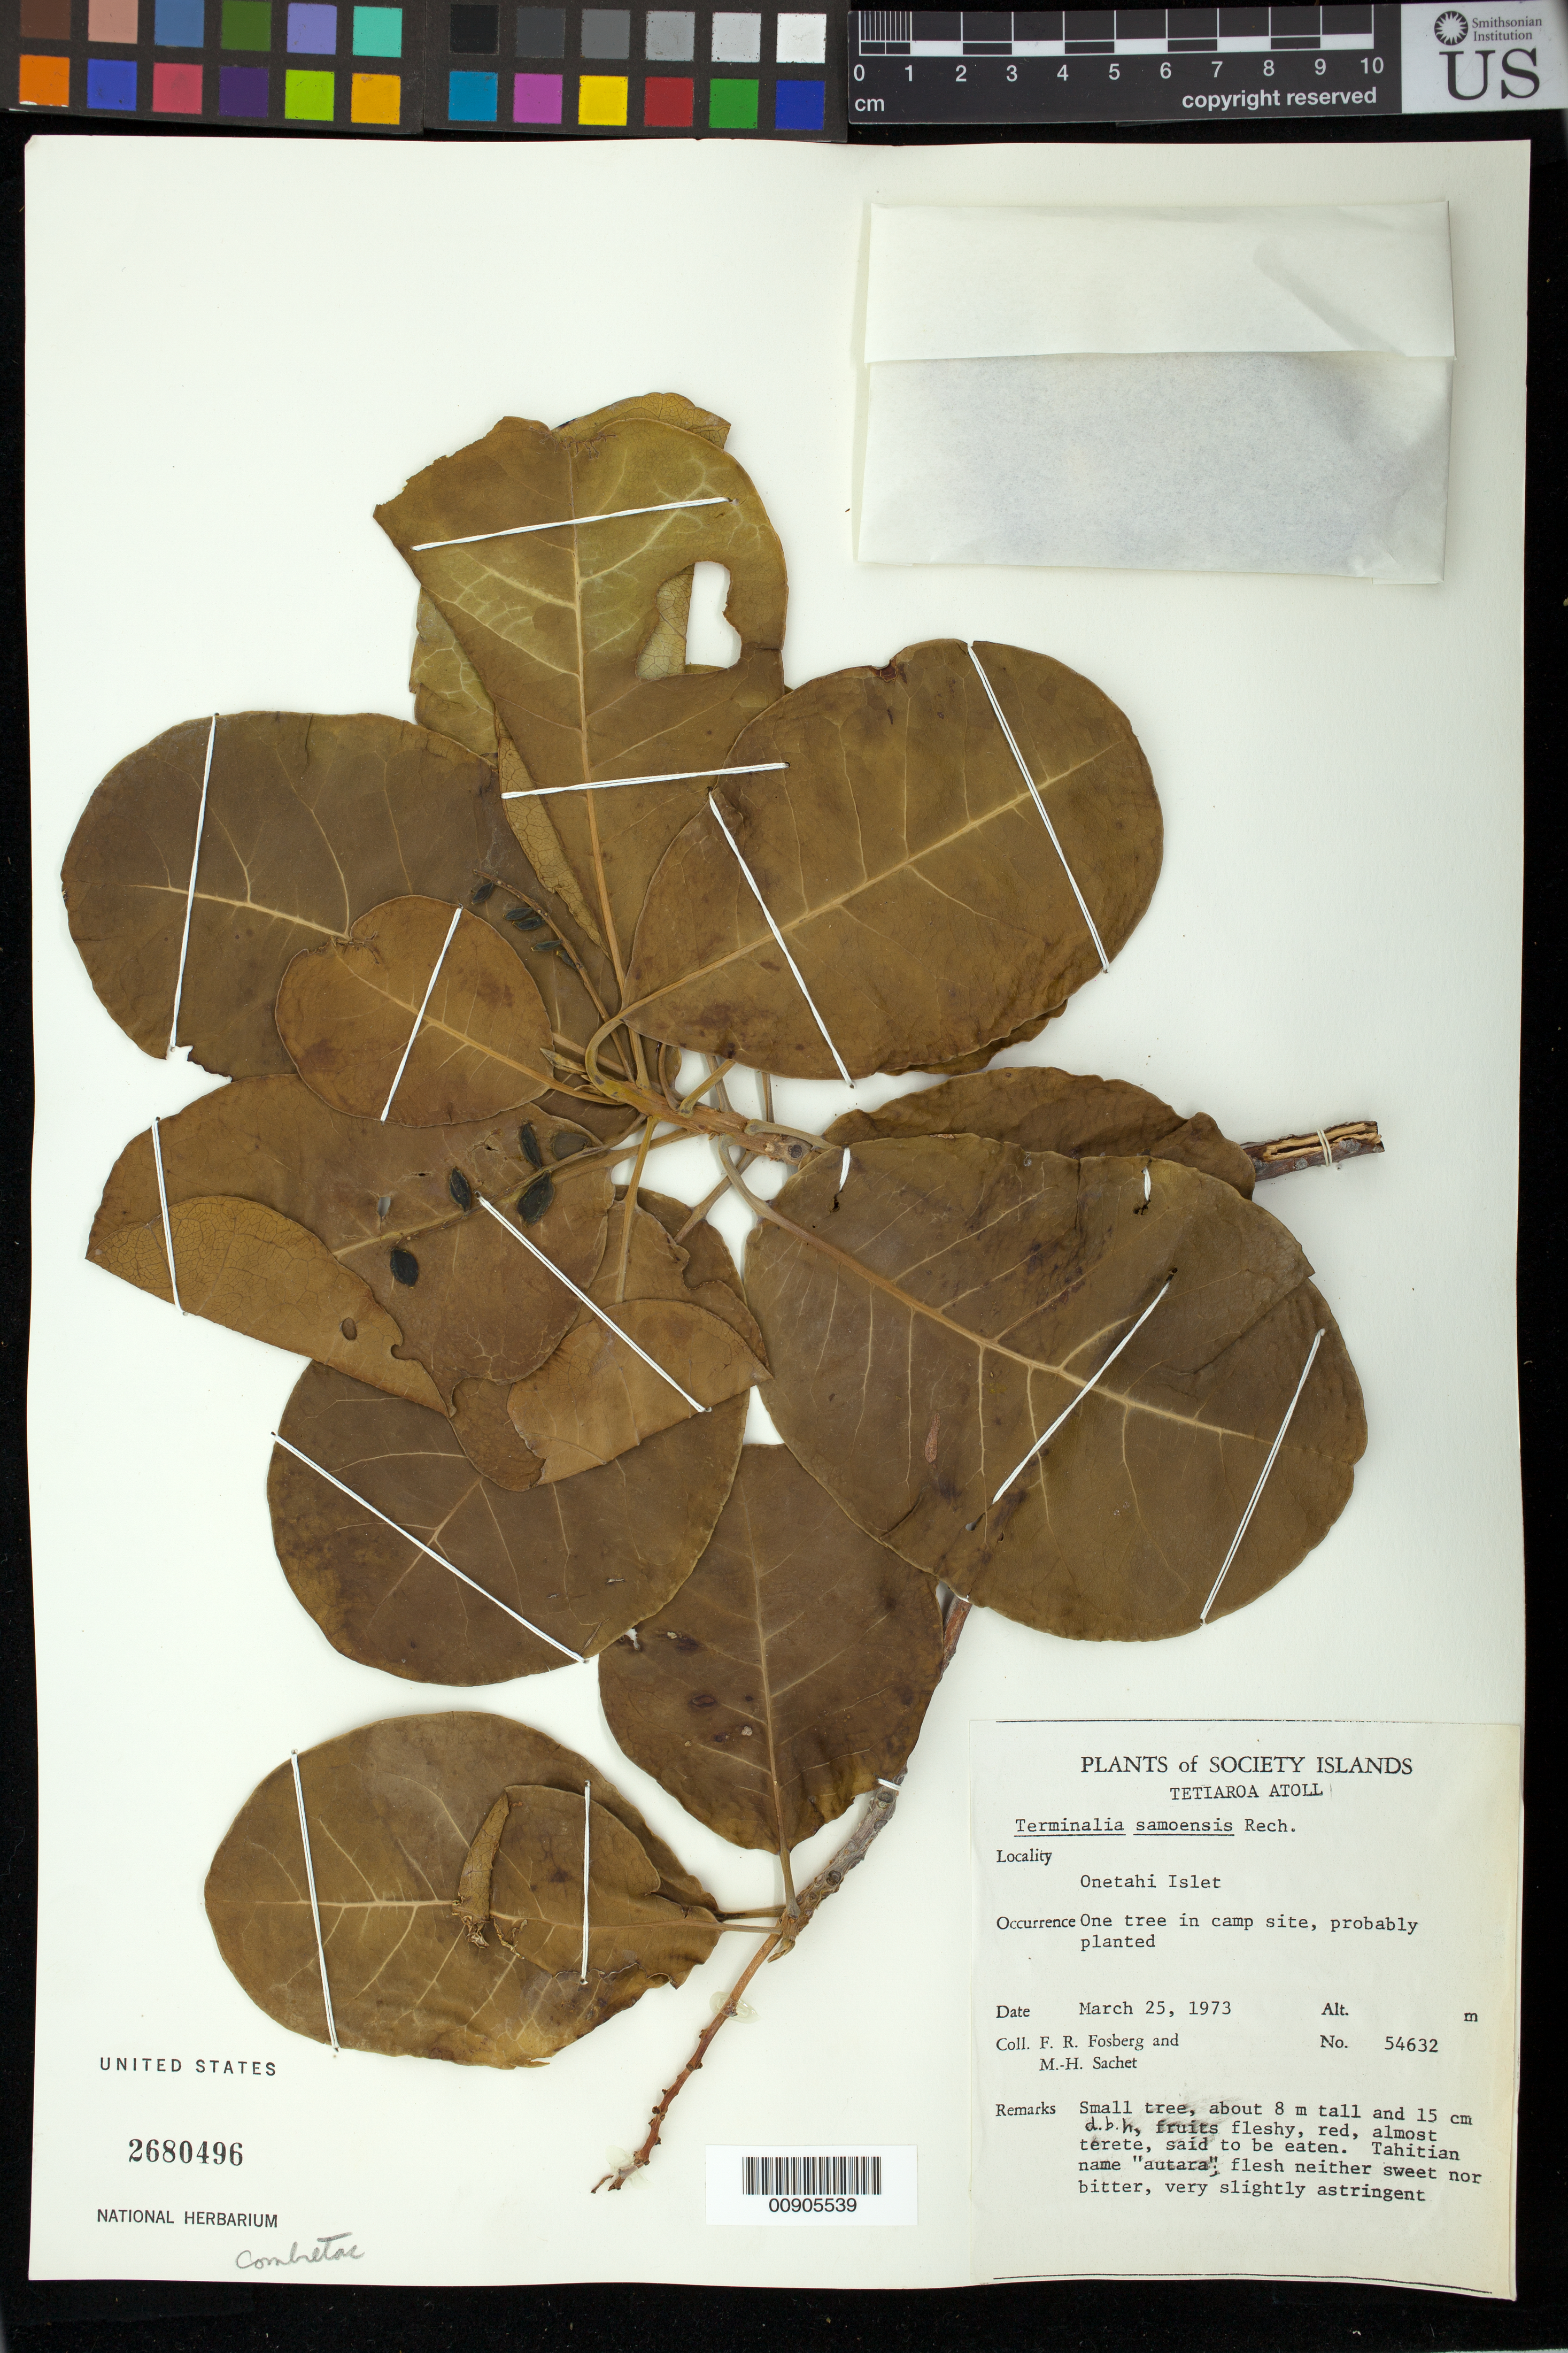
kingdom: Plantae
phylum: Tracheophyta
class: Magnoliopsida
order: Myrtales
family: Combretaceae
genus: Terminalia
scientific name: Terminalia samoensis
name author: Rech.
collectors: F. R. Fosberg & M.-H. Sachet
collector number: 54632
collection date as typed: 25 Mar 1973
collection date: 1973-03-25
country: French Polynesia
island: Tetiaroa Atoll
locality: Onetahi Islet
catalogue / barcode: US 2680496